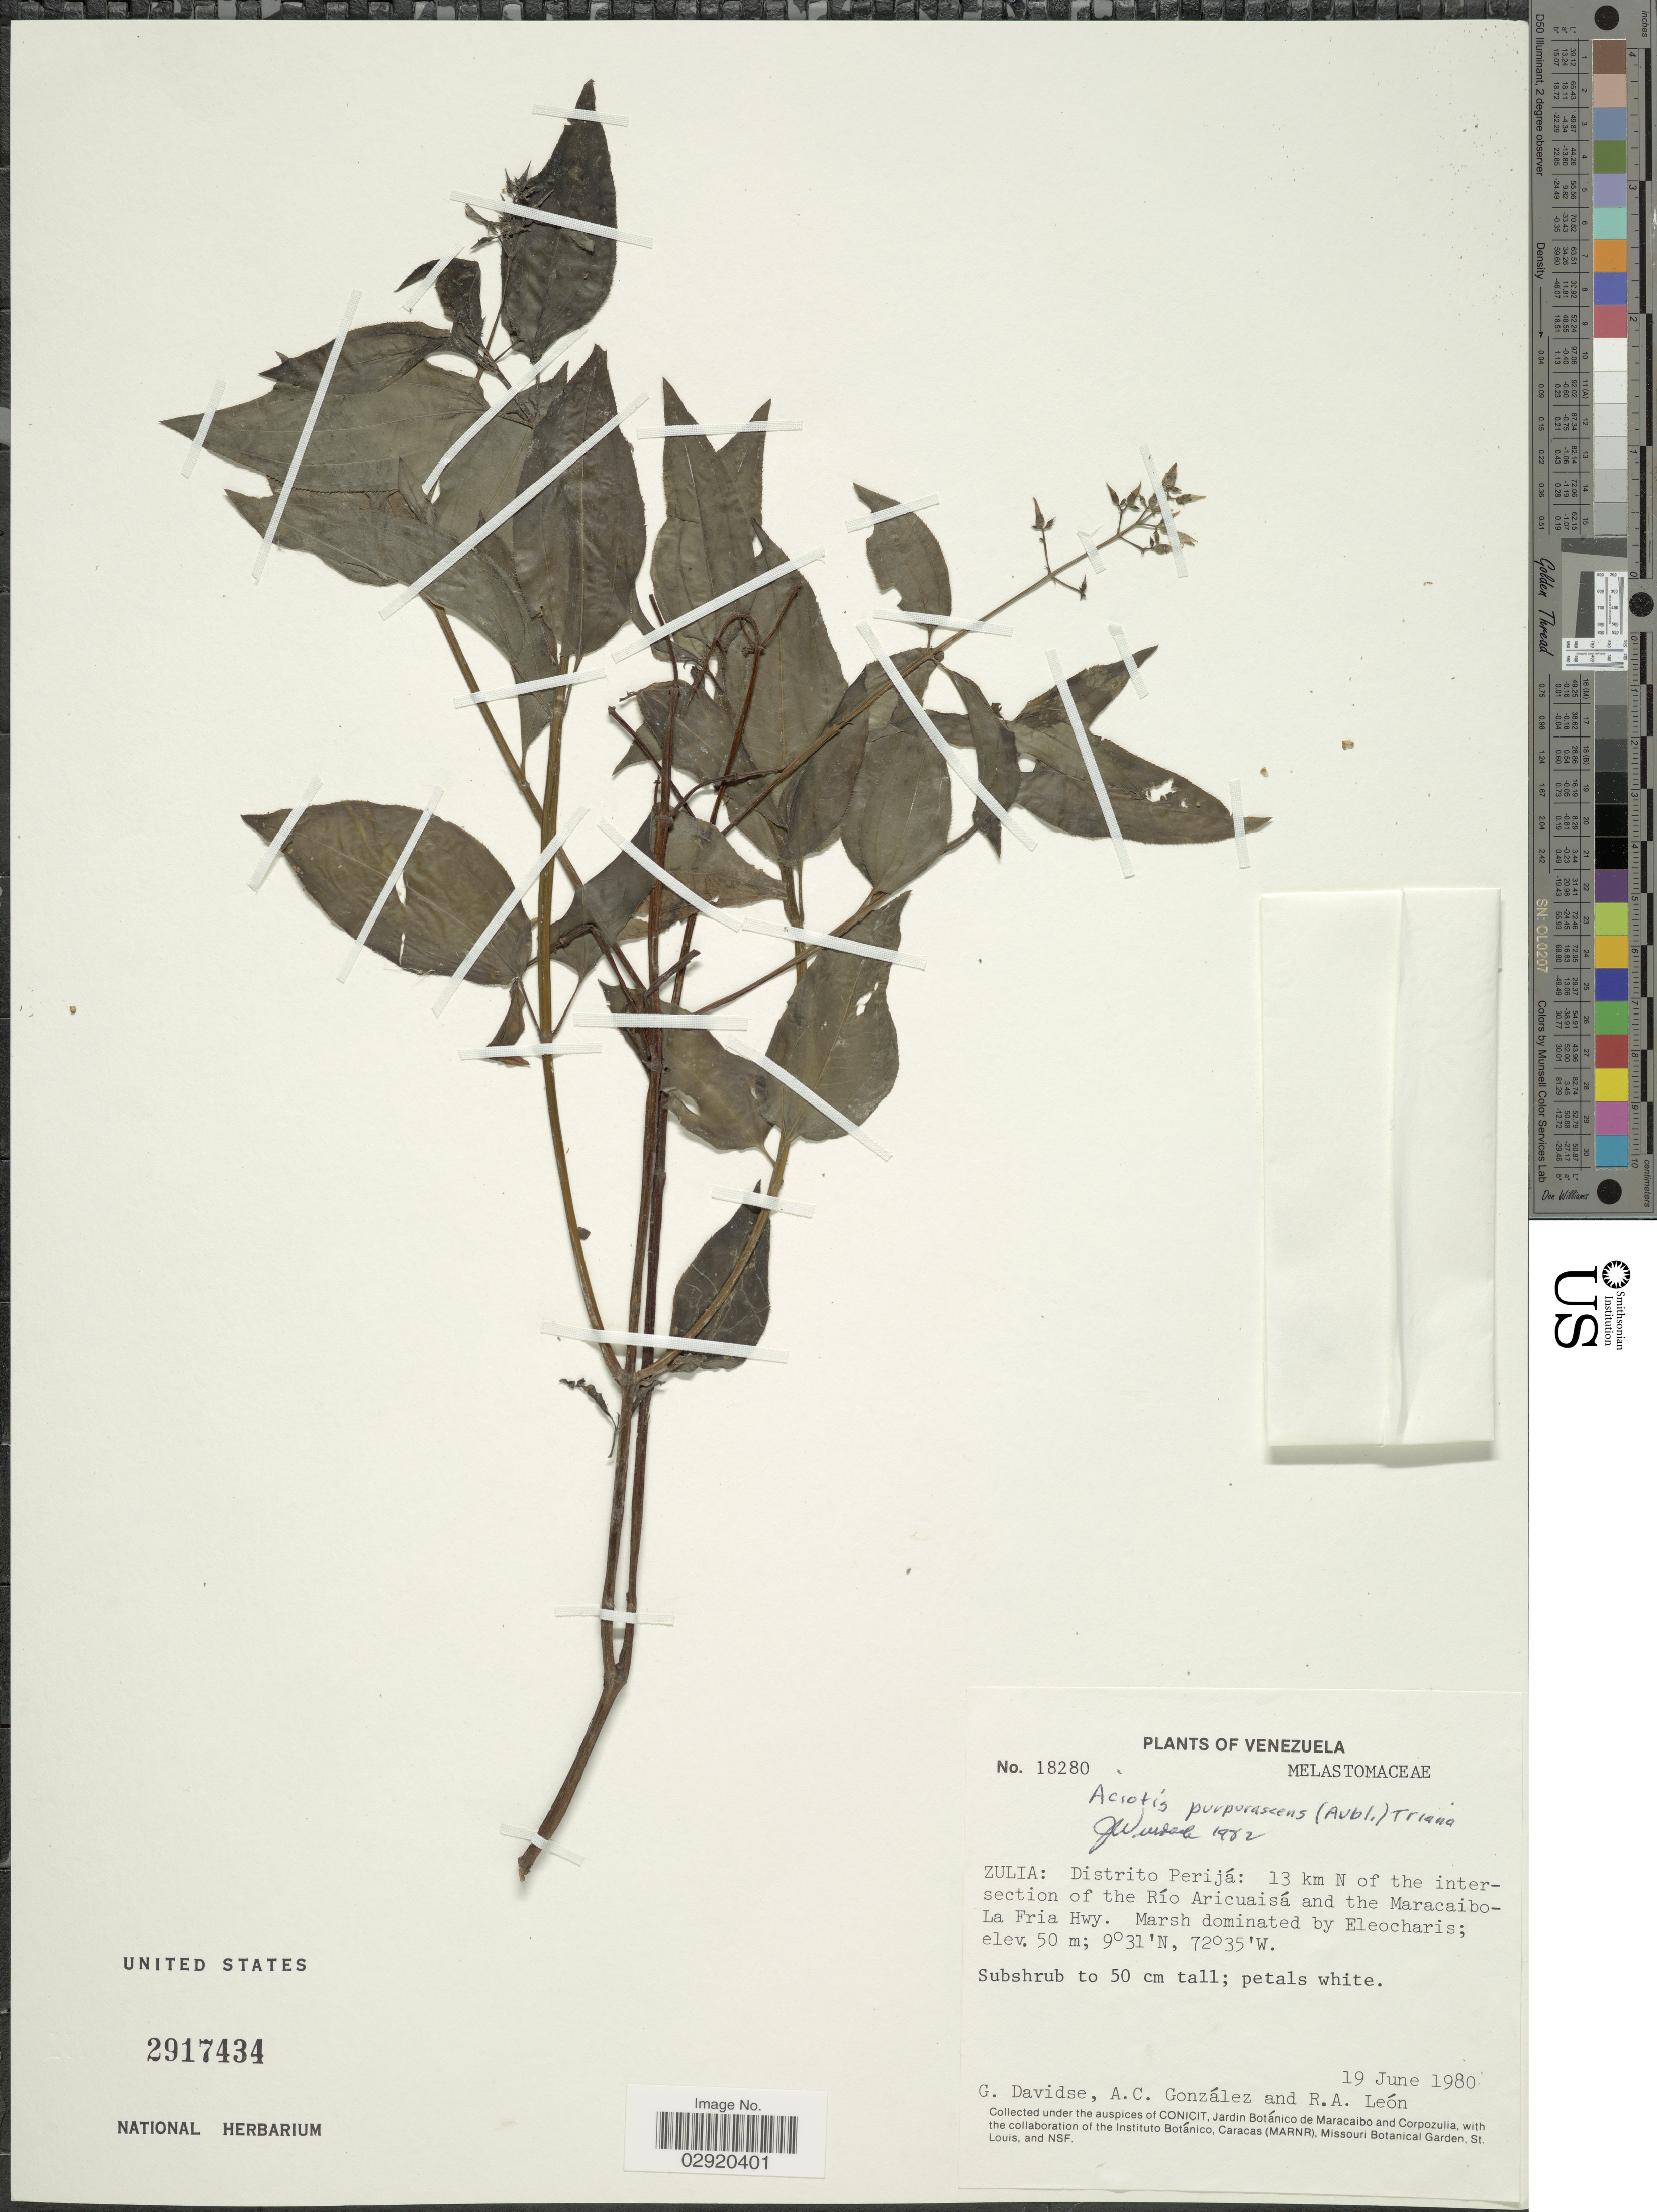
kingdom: Plantae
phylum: Tracheophyta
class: Magnoliopsida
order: Myrtales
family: Melastomataceae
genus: Aciotis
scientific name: Aciotis purpurascens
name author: (Aubl.) Triana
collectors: G. Davidse, A. C. González & R. A. León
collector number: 18280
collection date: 1980-06-19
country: Venezuela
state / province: Zulia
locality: Zulia: Distrito Perijá: 13 km N of the intersection of the Río Aricuaisá and the Maracaibo-La Fria Hwy.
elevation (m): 50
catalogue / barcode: US 2917434